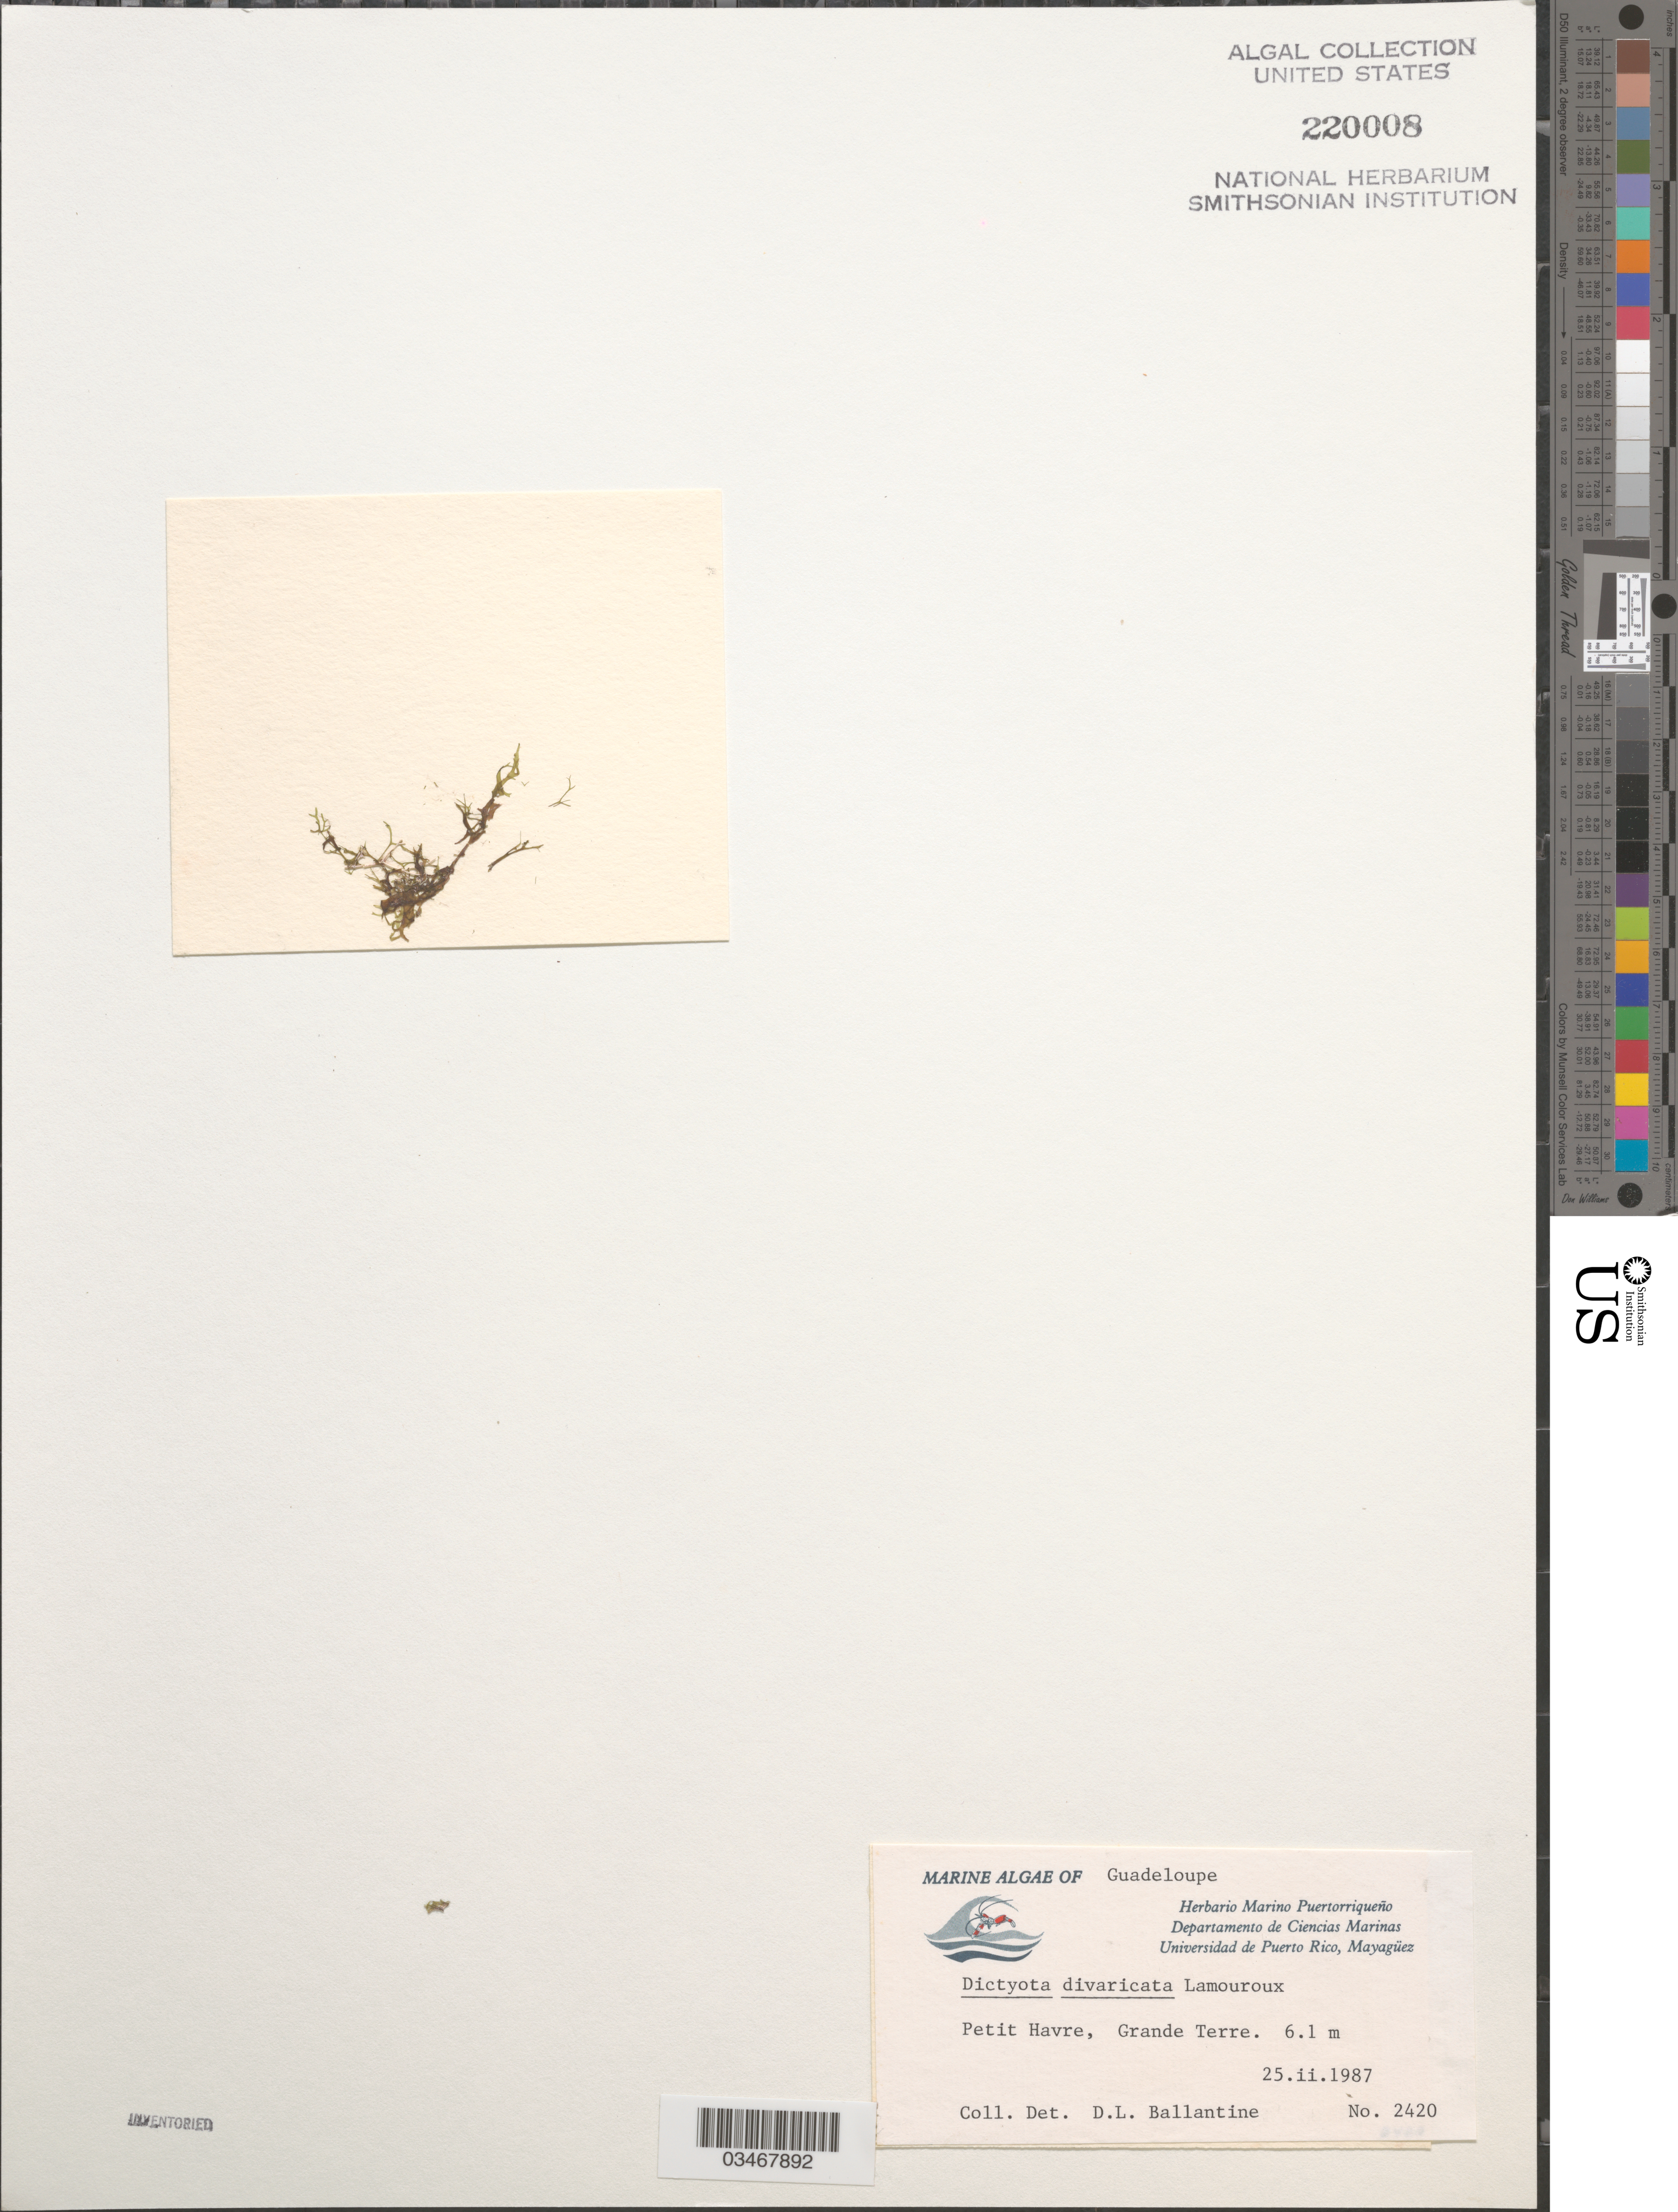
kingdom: Chromista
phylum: Ochrophyta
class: Phaeophyceae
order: Dictyotales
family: Dictyotaceae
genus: Dictyota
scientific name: Dictyota divaricata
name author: J.V.Lamouroux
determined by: Ballantine, D. L.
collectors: D.L. Ballantine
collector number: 2420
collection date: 1987-02-25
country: Guadeloupe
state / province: Grande Terre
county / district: Petit Havre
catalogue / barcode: US 220008